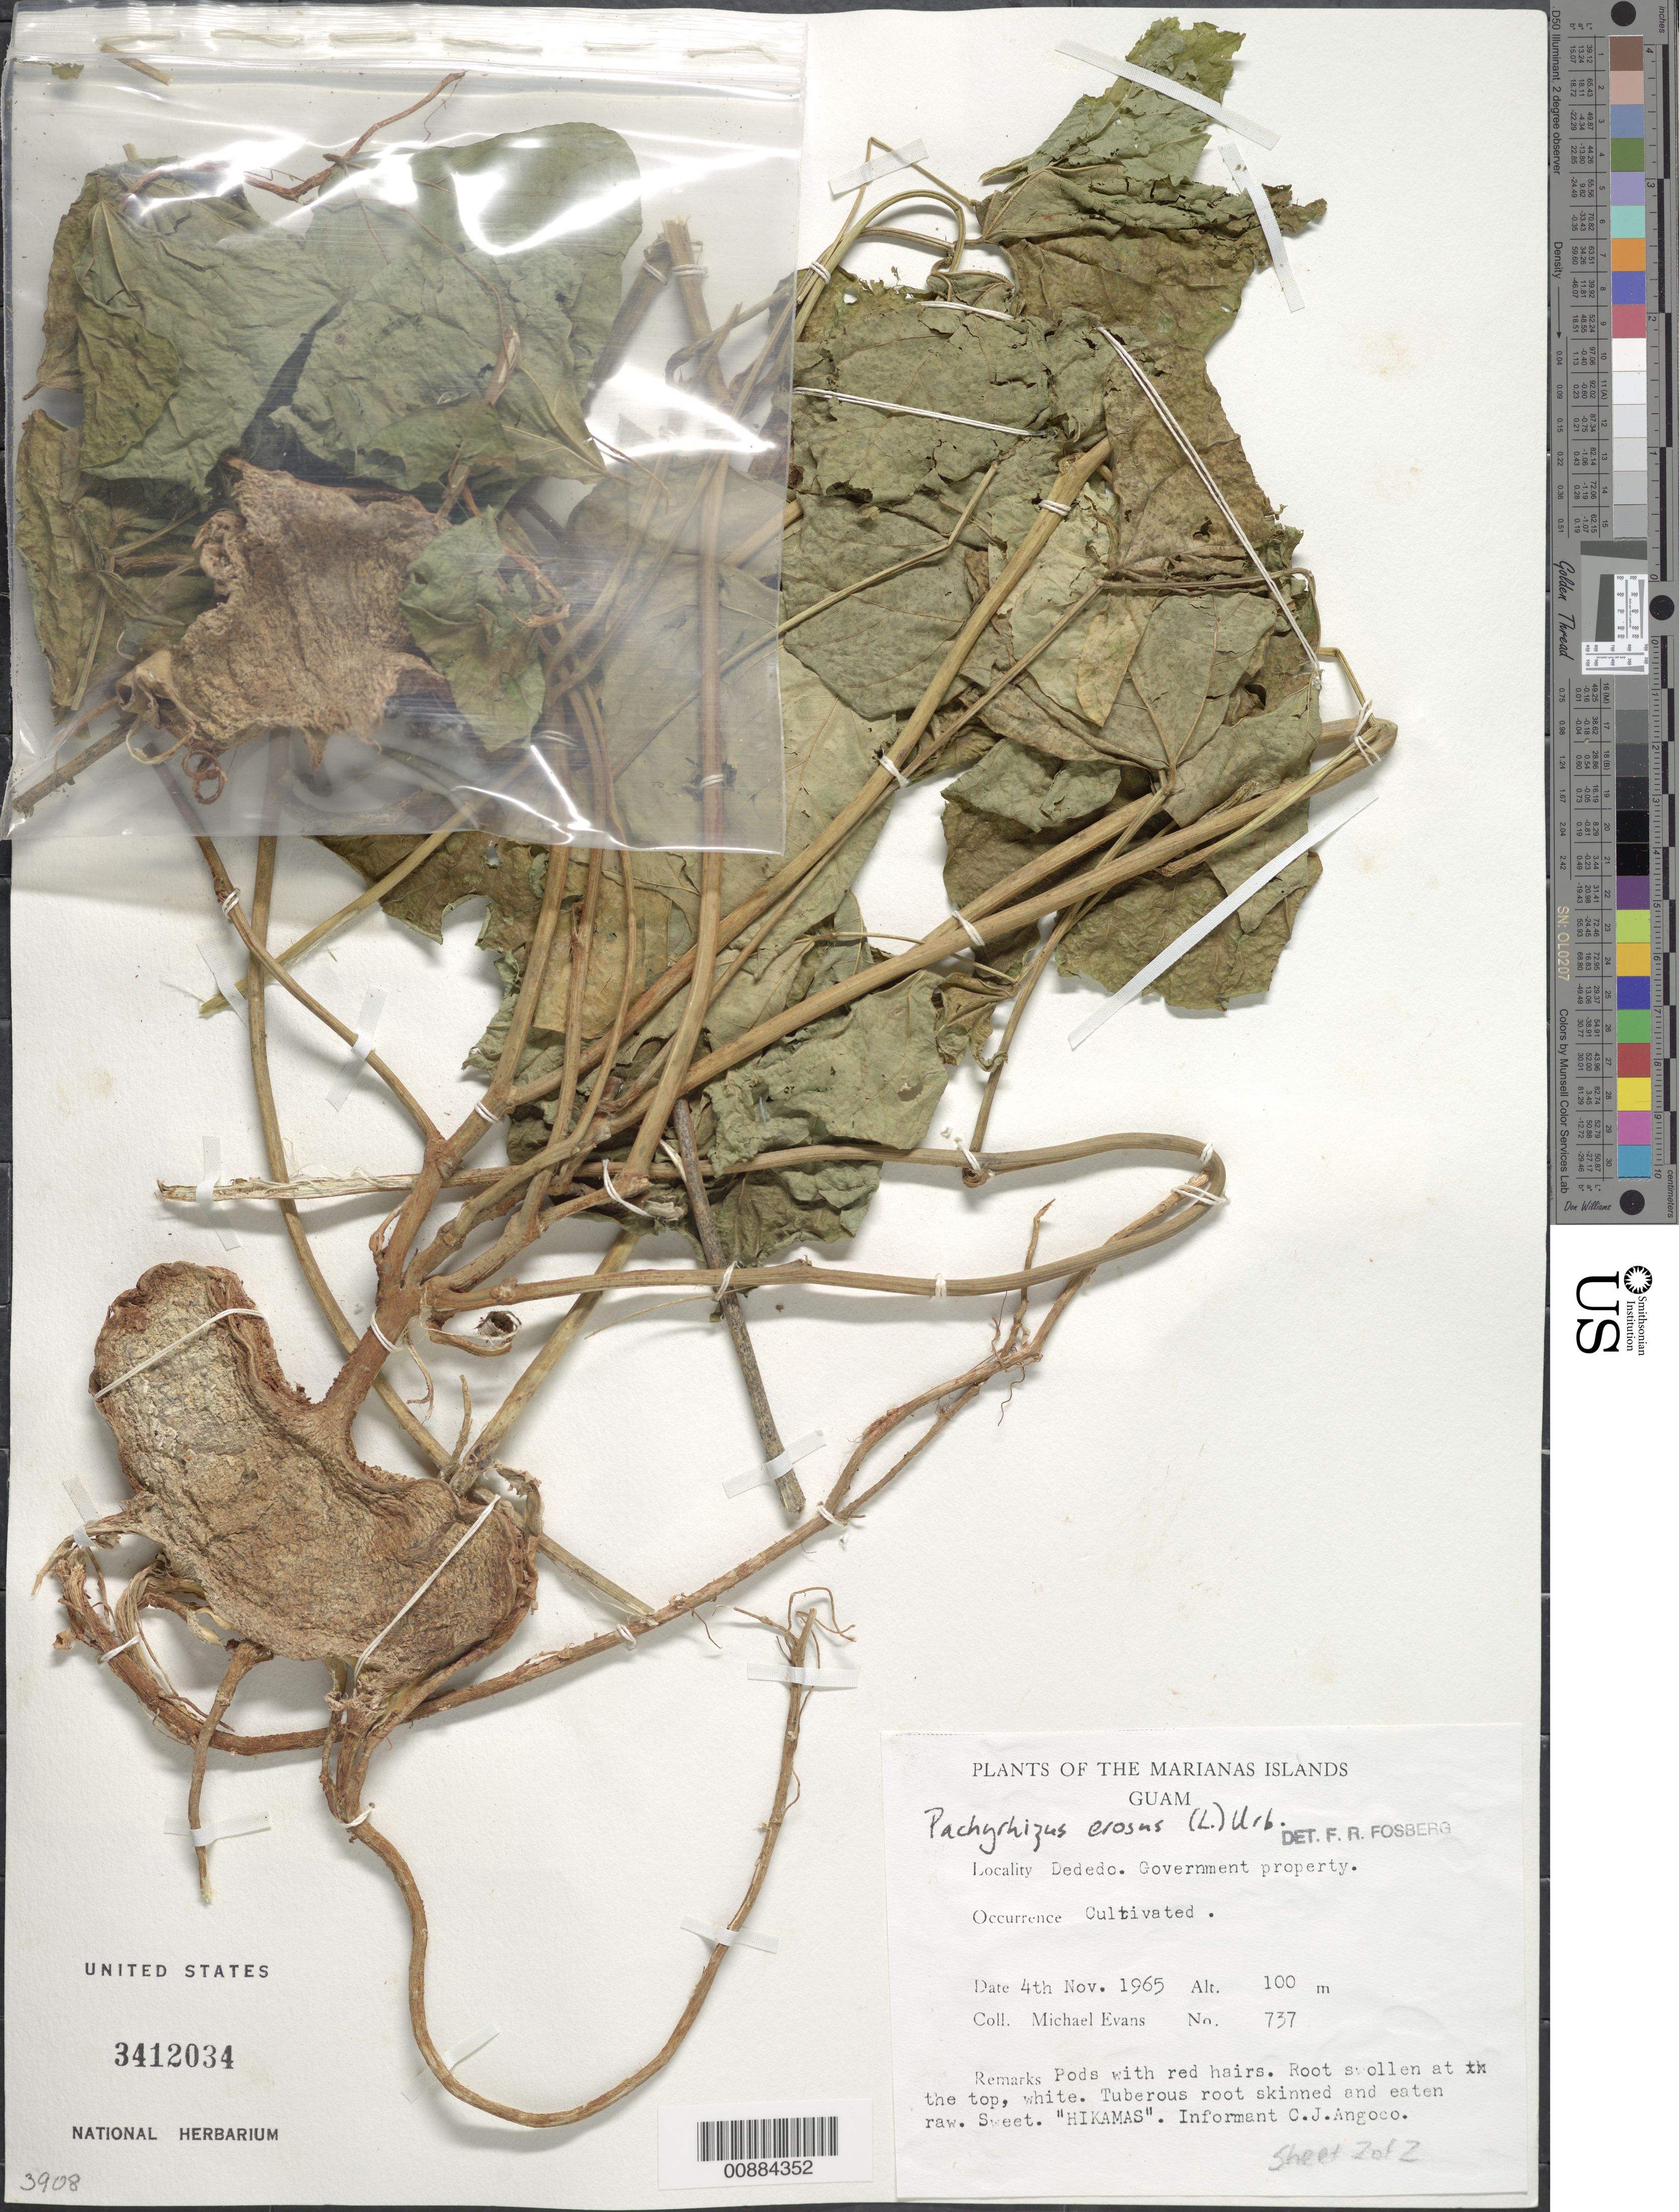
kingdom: Plantae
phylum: Tracheophyta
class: Magnoliopsida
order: Fabales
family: Fabaceae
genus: Pachyrhizus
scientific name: Pachyrhizus erosus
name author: (L.) Urb.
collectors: M. Evans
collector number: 737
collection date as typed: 04 Nov 1965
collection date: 1965-11-04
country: Guam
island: Guam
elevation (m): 100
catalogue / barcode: US 3412034